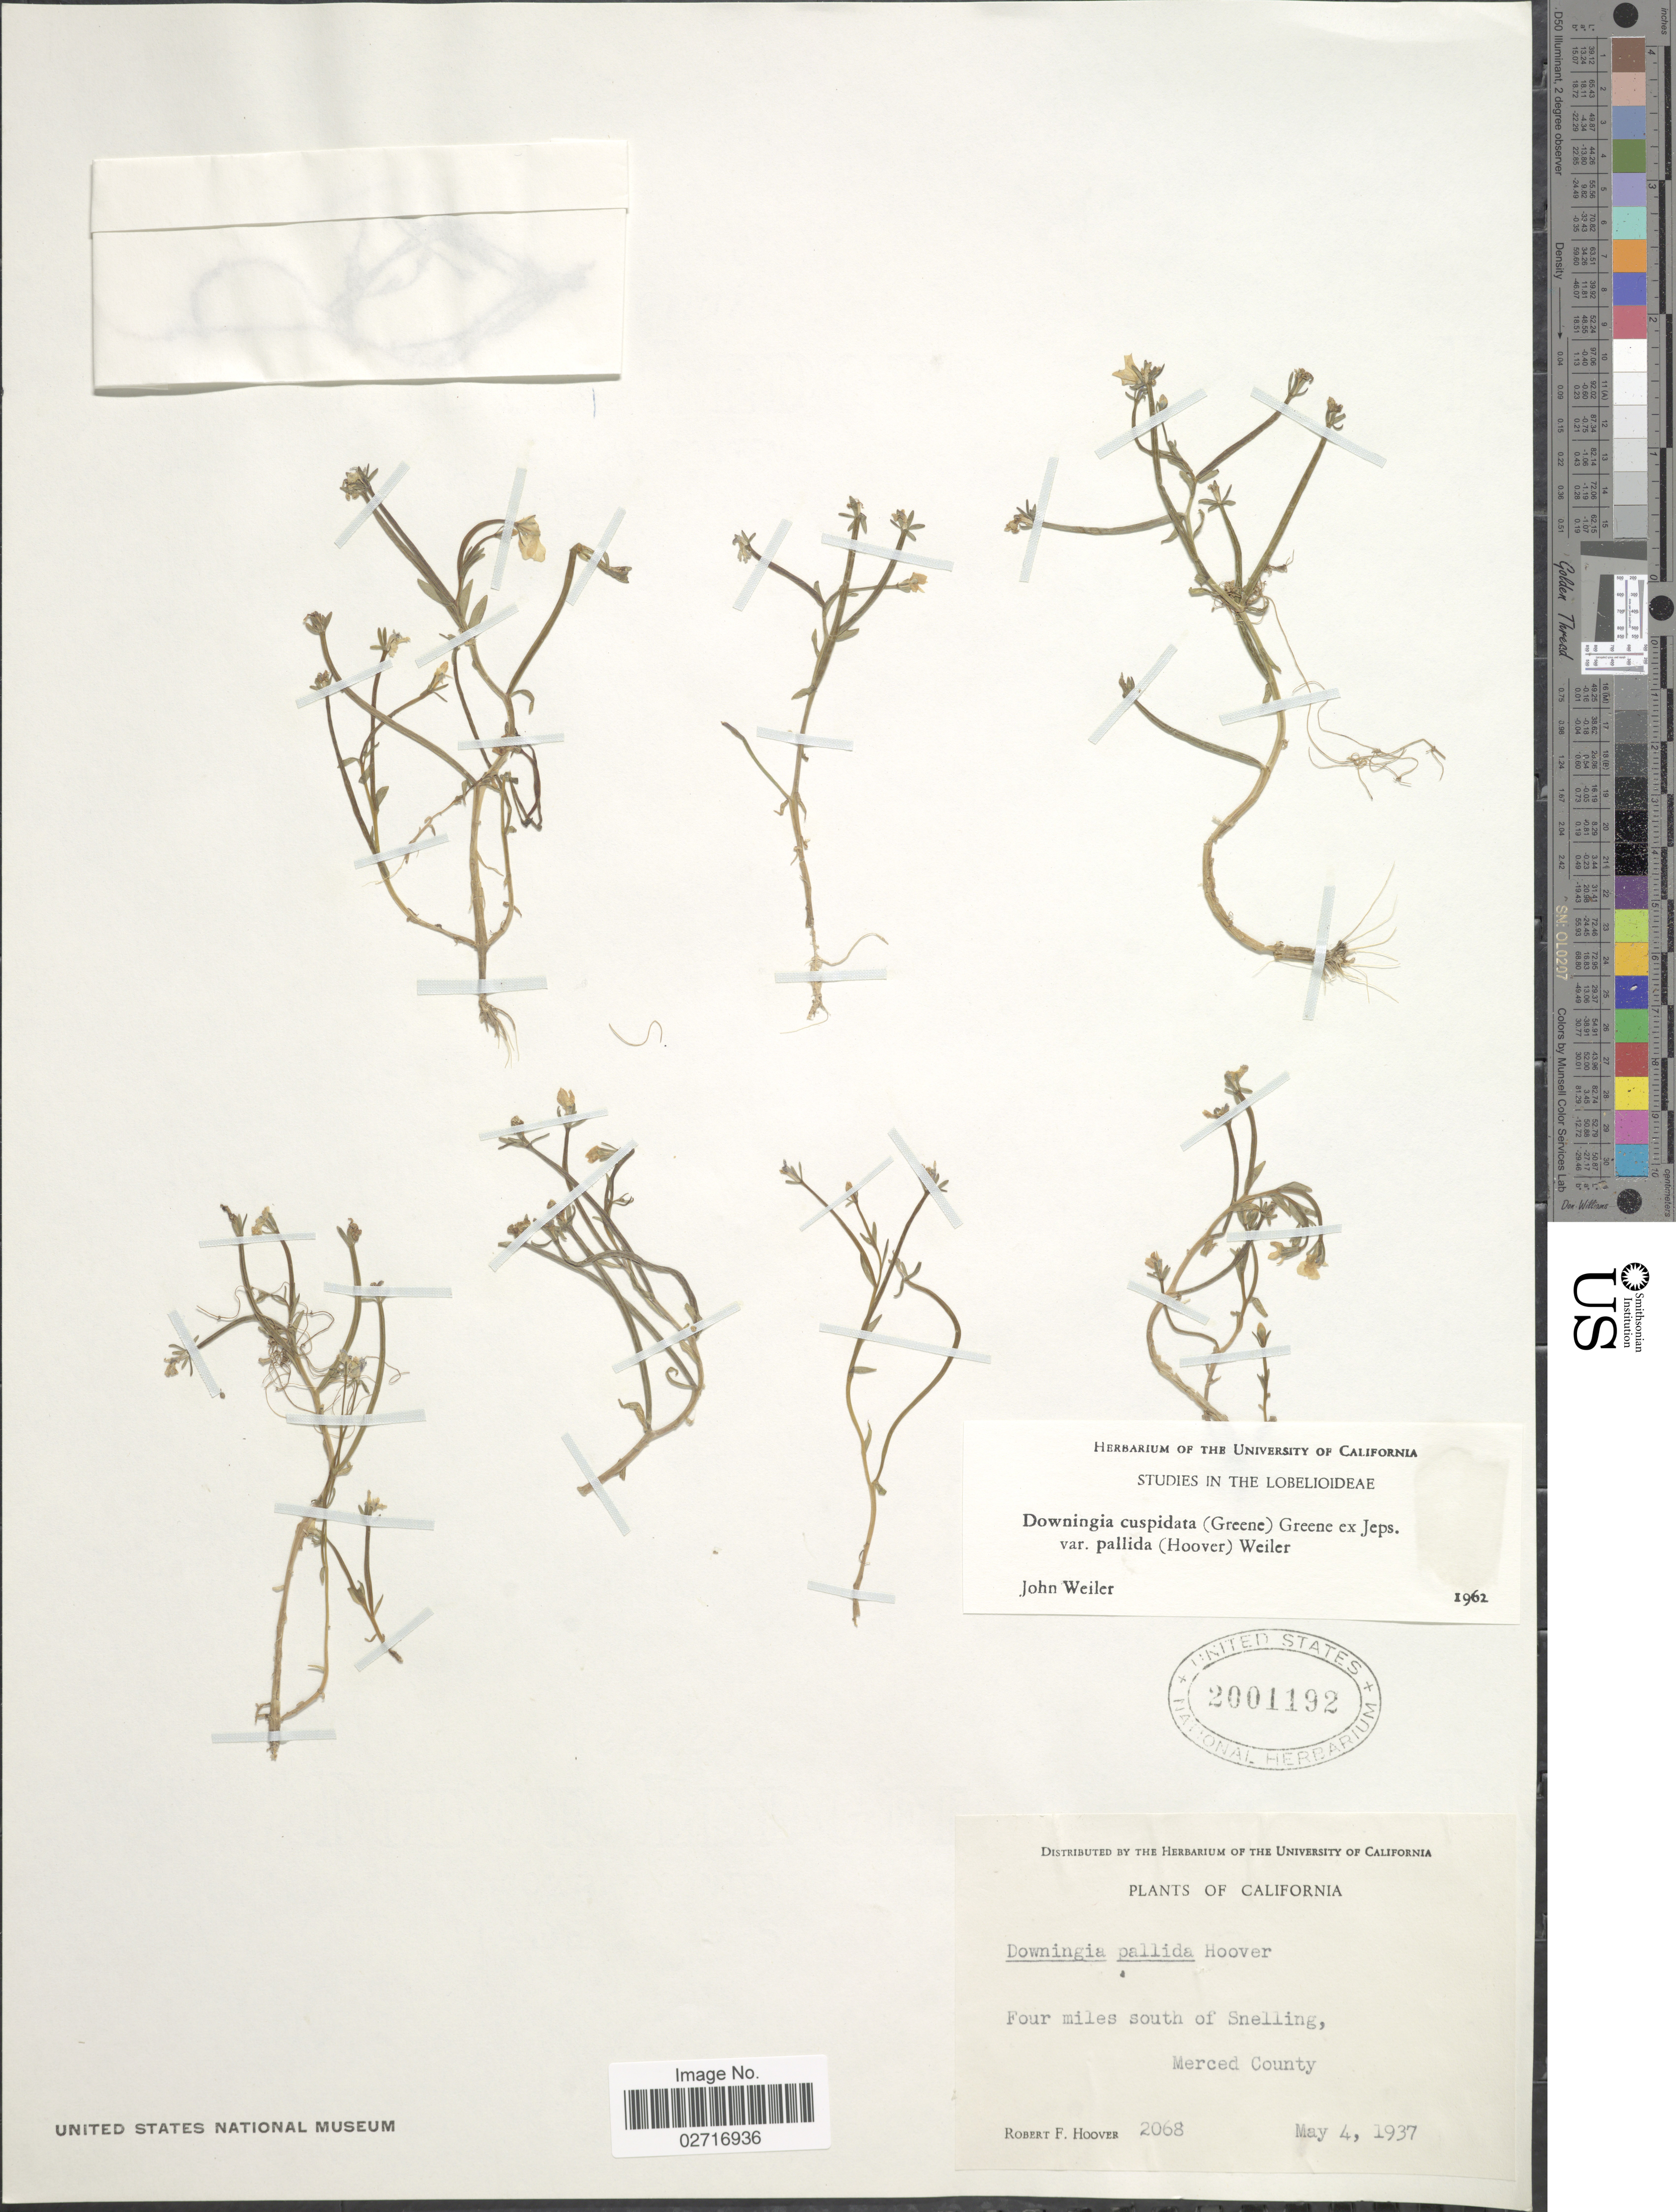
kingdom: Plantae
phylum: Tracheophyta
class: Magnoliopsida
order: Asterales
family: Campanulaceae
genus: Downingia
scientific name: Downingia cuspidata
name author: (Greene) Rattan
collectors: R. F. Hoover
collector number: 2068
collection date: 1937-05-04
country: United States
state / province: California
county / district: Merced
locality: Four miles south of Snelling, Merced County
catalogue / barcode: US 2001192